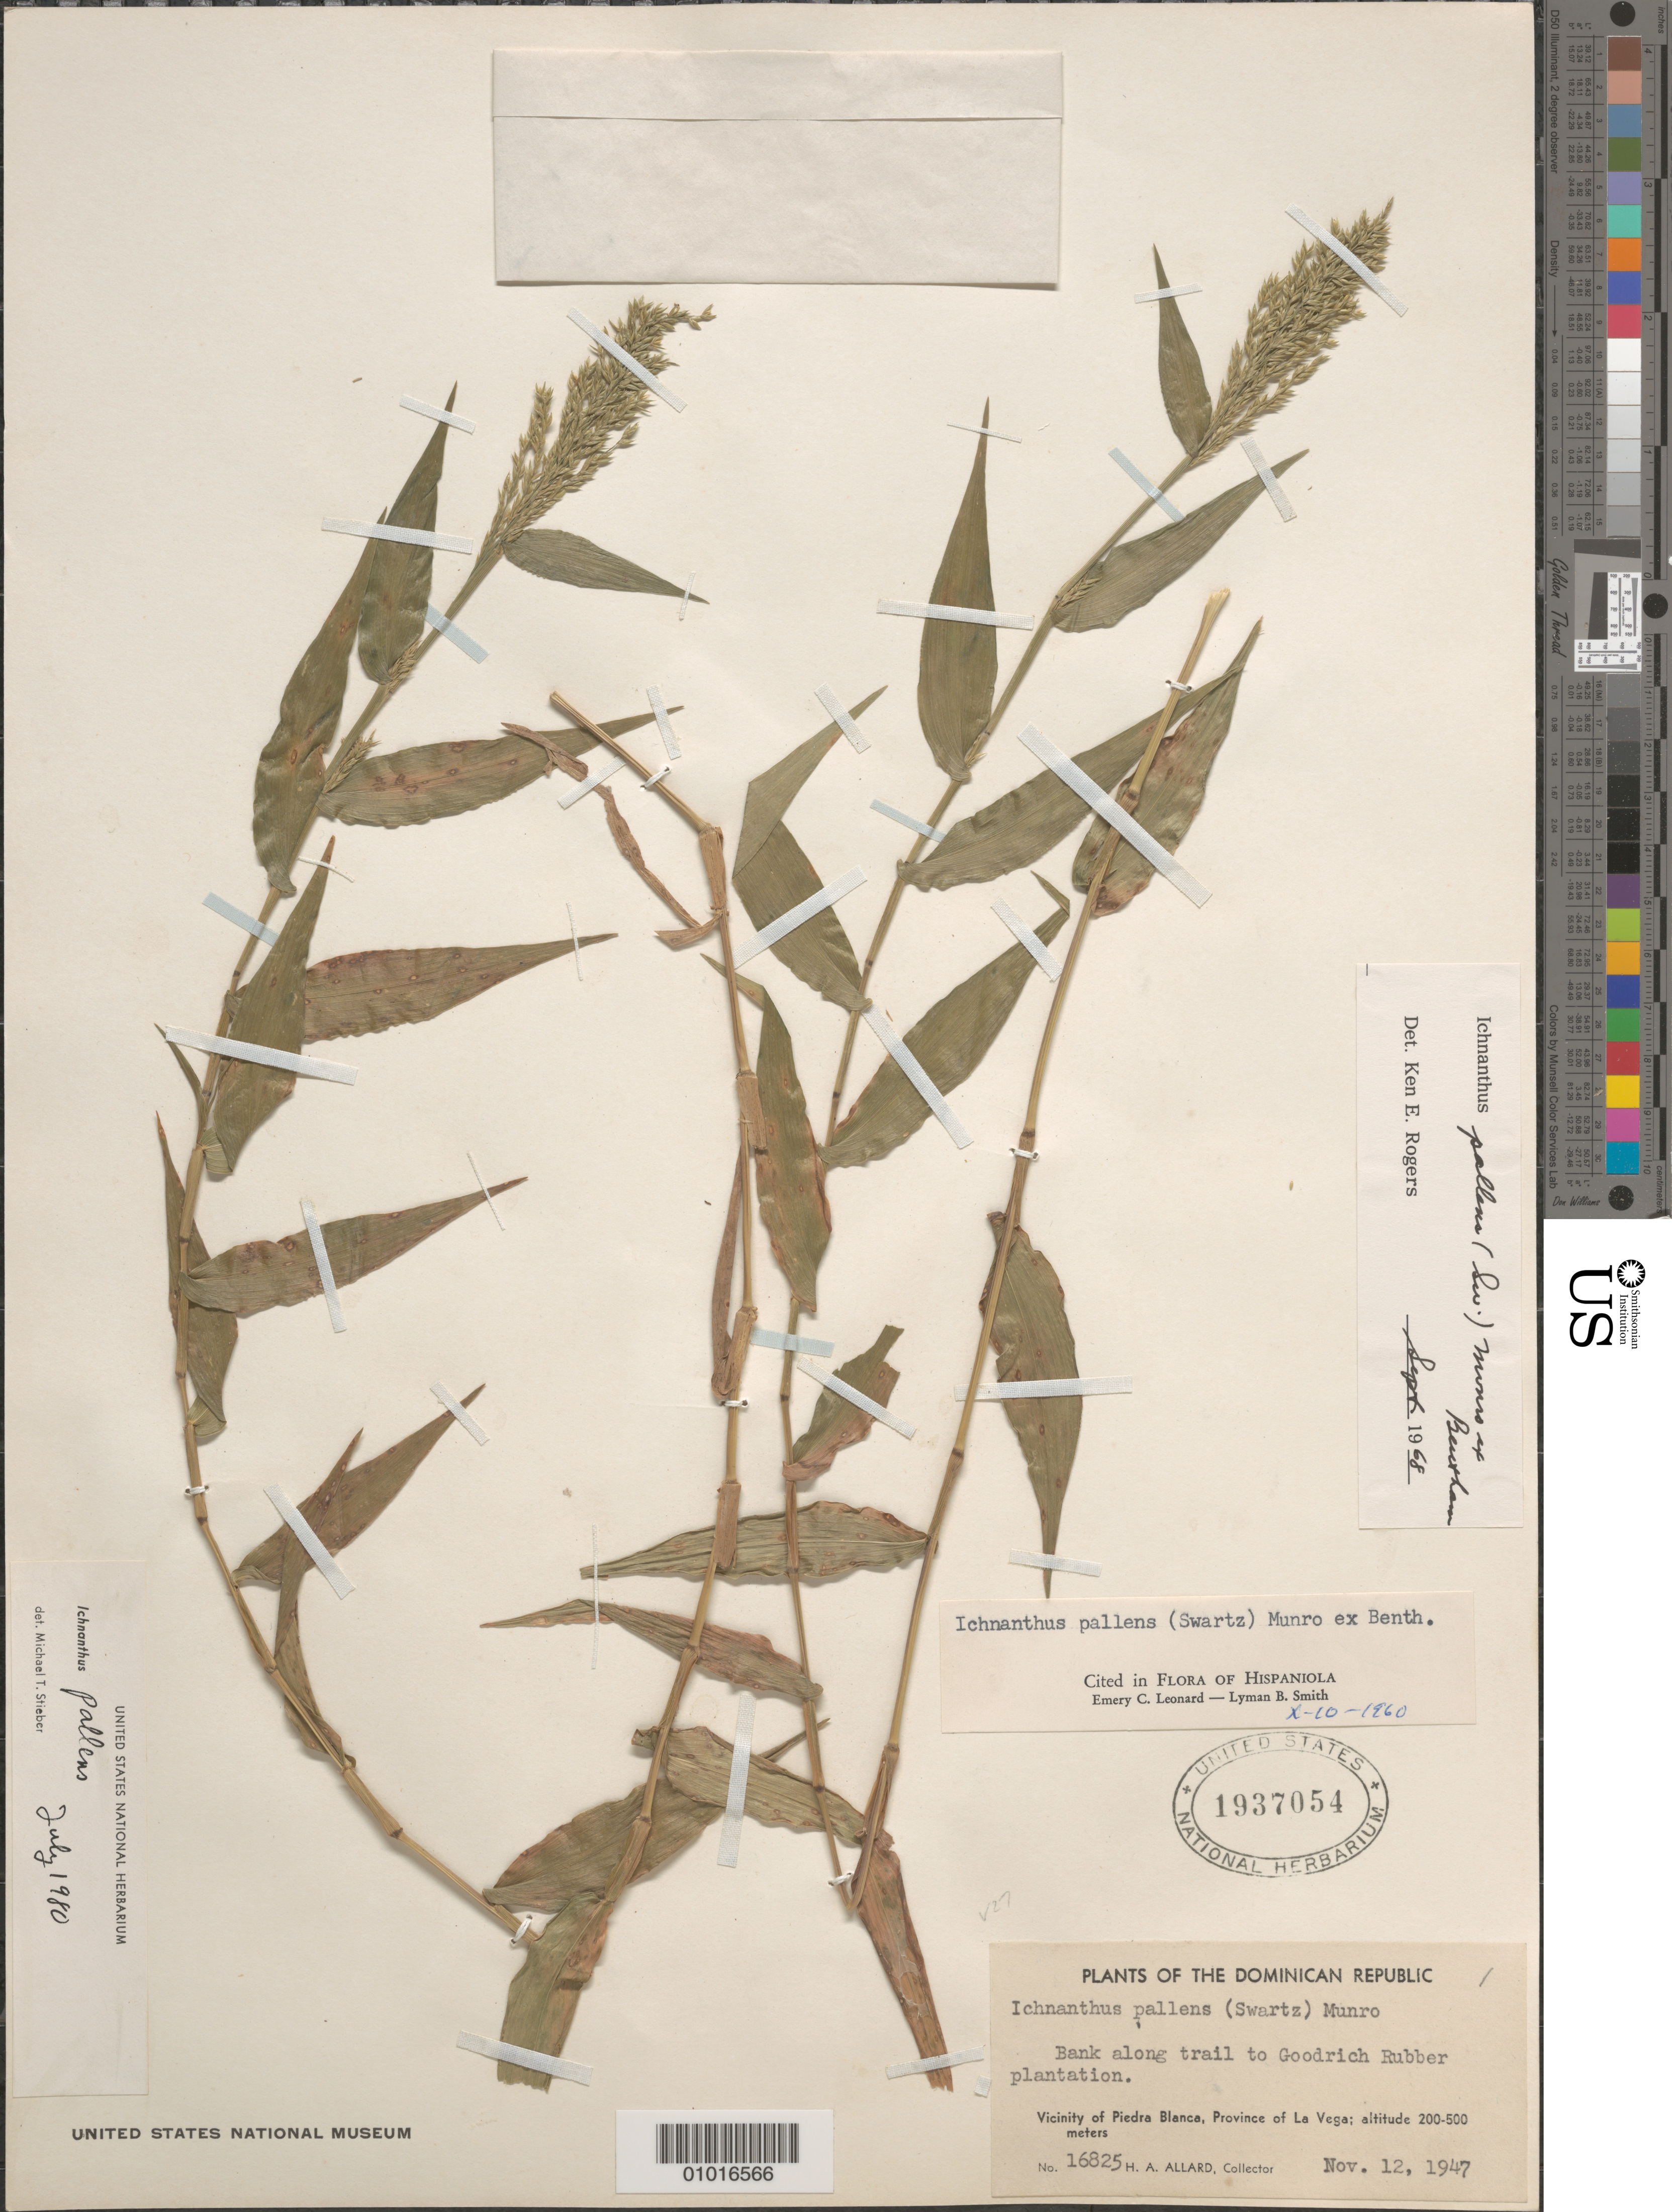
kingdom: Plantae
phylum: Tracheophyta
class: Liliopsida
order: Poales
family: Poaceae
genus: Ichnanthus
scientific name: Ichnanthus pallens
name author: (Sw.) Munro ex Benth.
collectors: H. A. Allard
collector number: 16825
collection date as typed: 12 Dec 1947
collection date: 1947-12-12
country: Dominican Republic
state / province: La Vega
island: Hispaniola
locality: Vicinity of Piedra Blanca, bank along trail to Goodrich rubber plantation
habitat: bank along trail to plantation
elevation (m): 200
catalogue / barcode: US 1937054